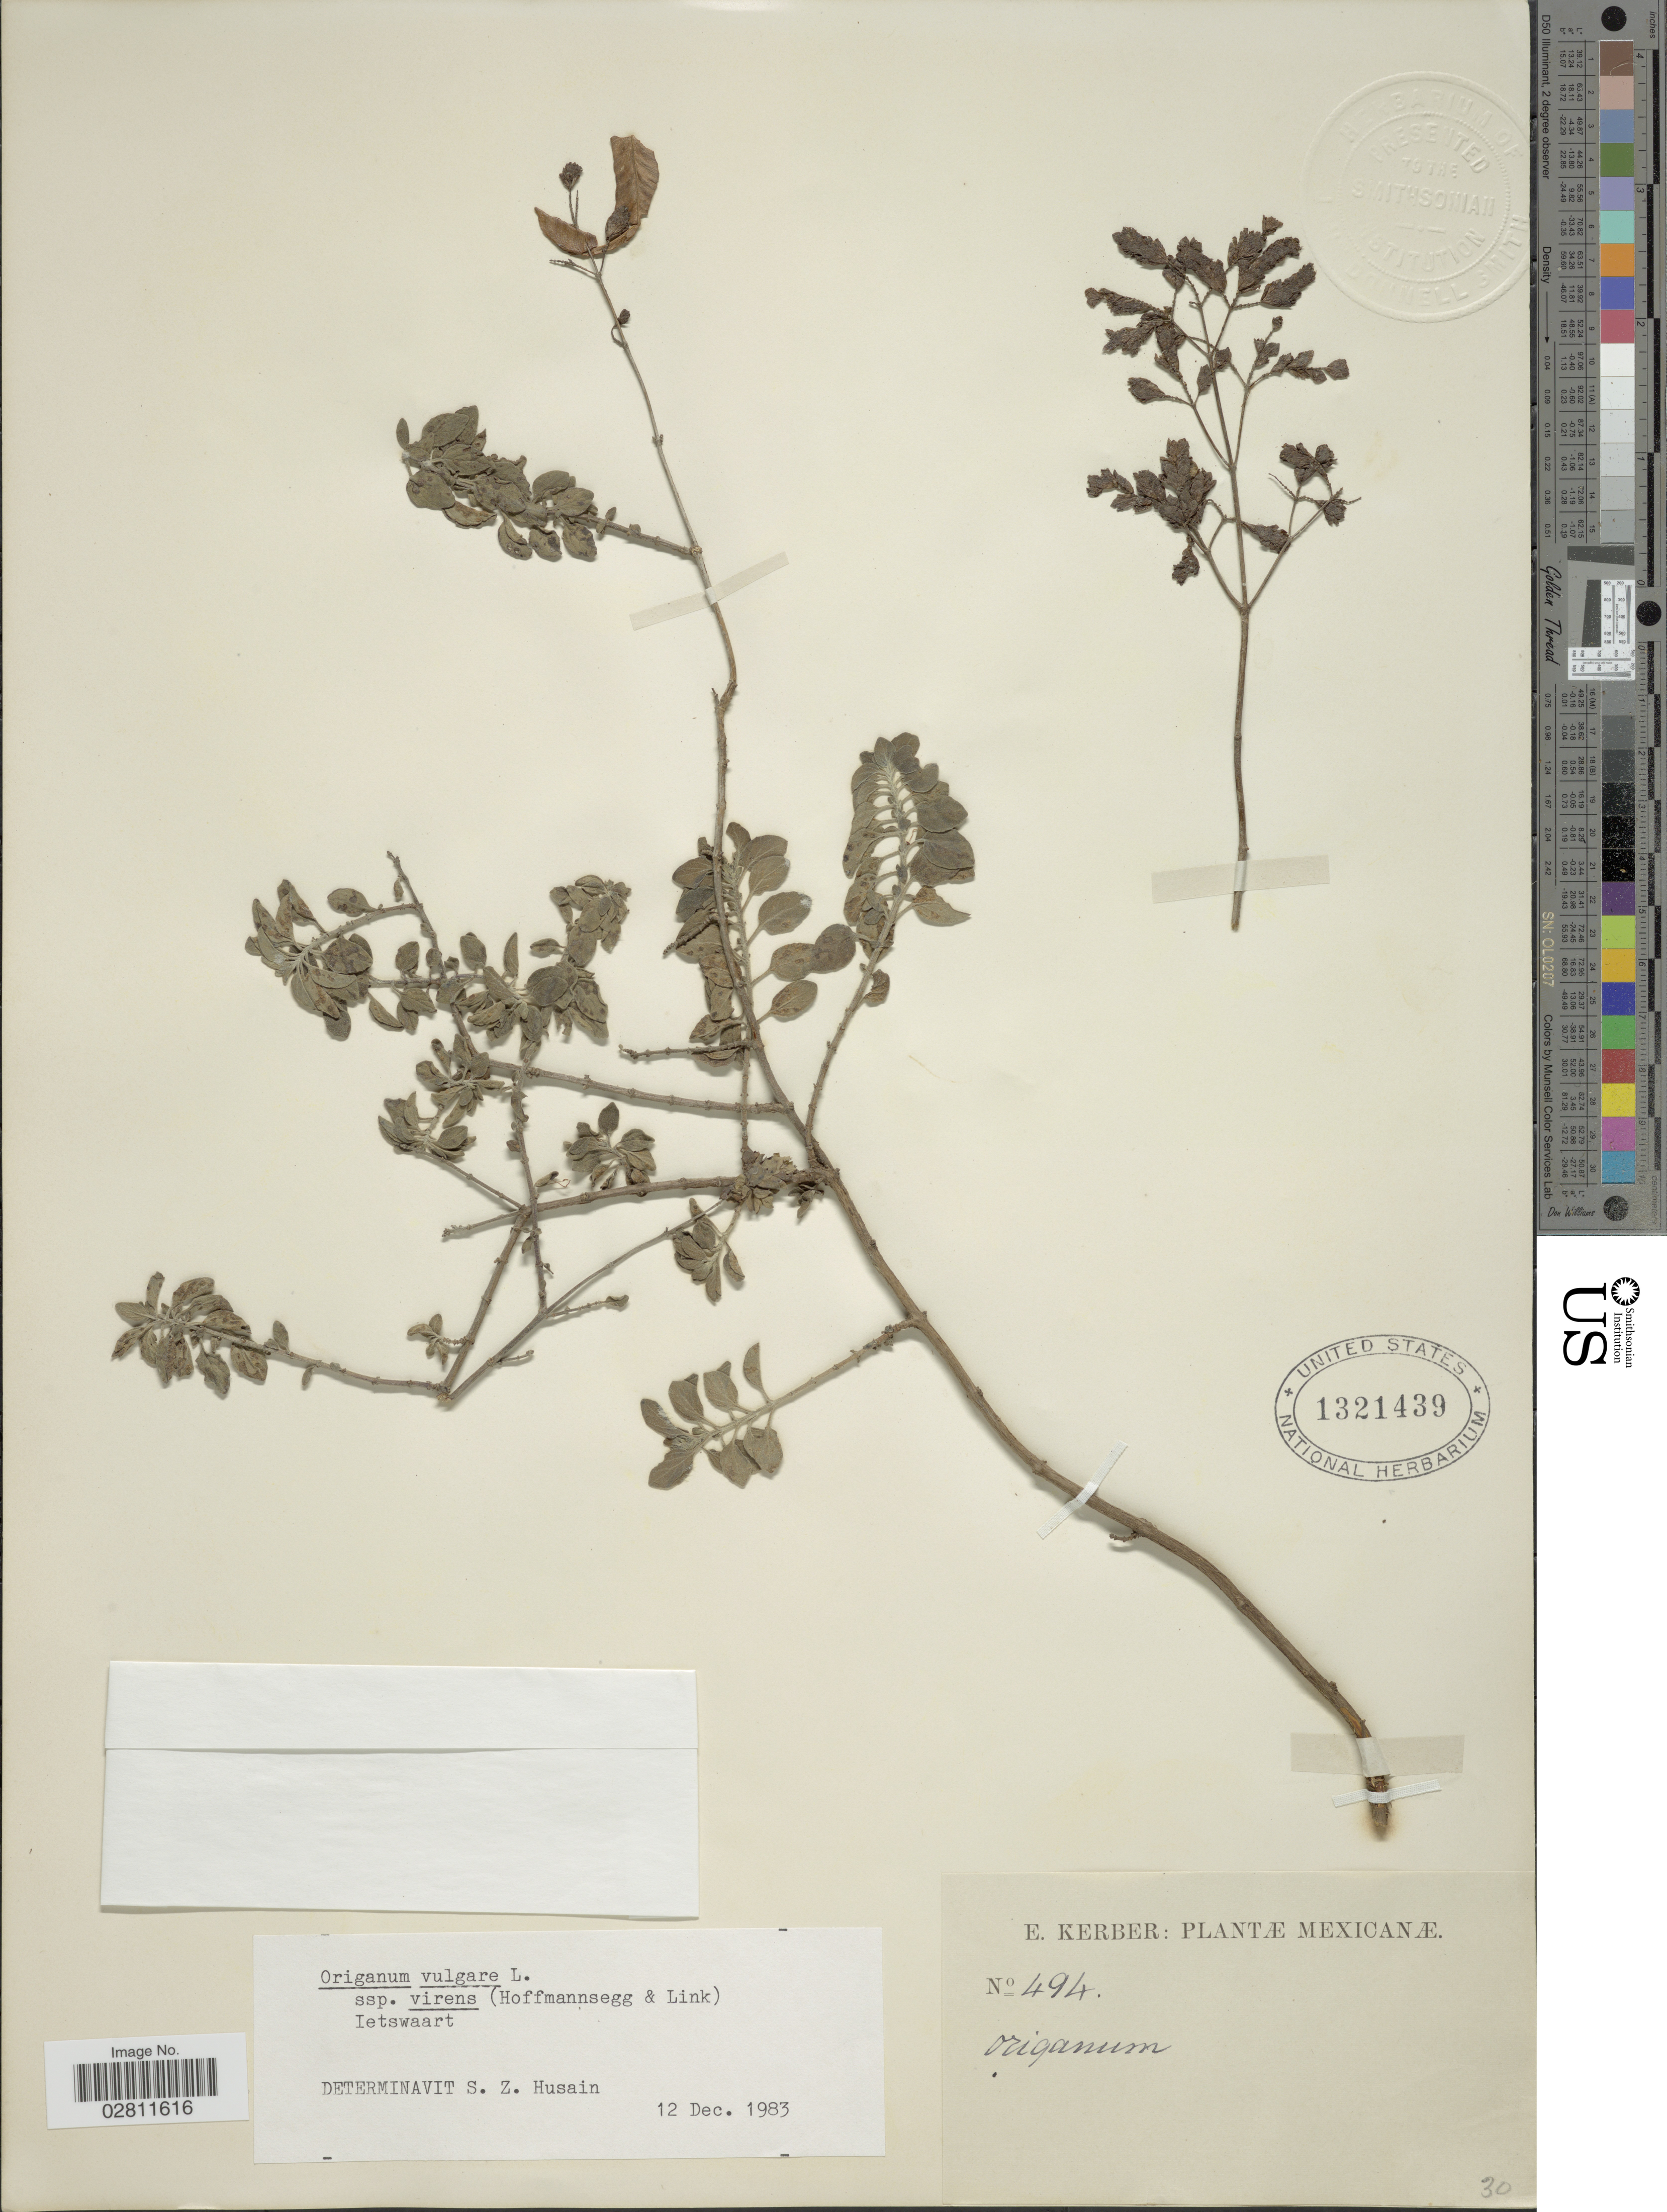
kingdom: Plantae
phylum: Tracheophyta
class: Magnoliopsida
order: Lamiales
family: Lamiaceae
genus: Origanum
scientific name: Origanum vulgare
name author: L.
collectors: E. Kerber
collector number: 494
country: Mexico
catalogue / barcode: US 1321439